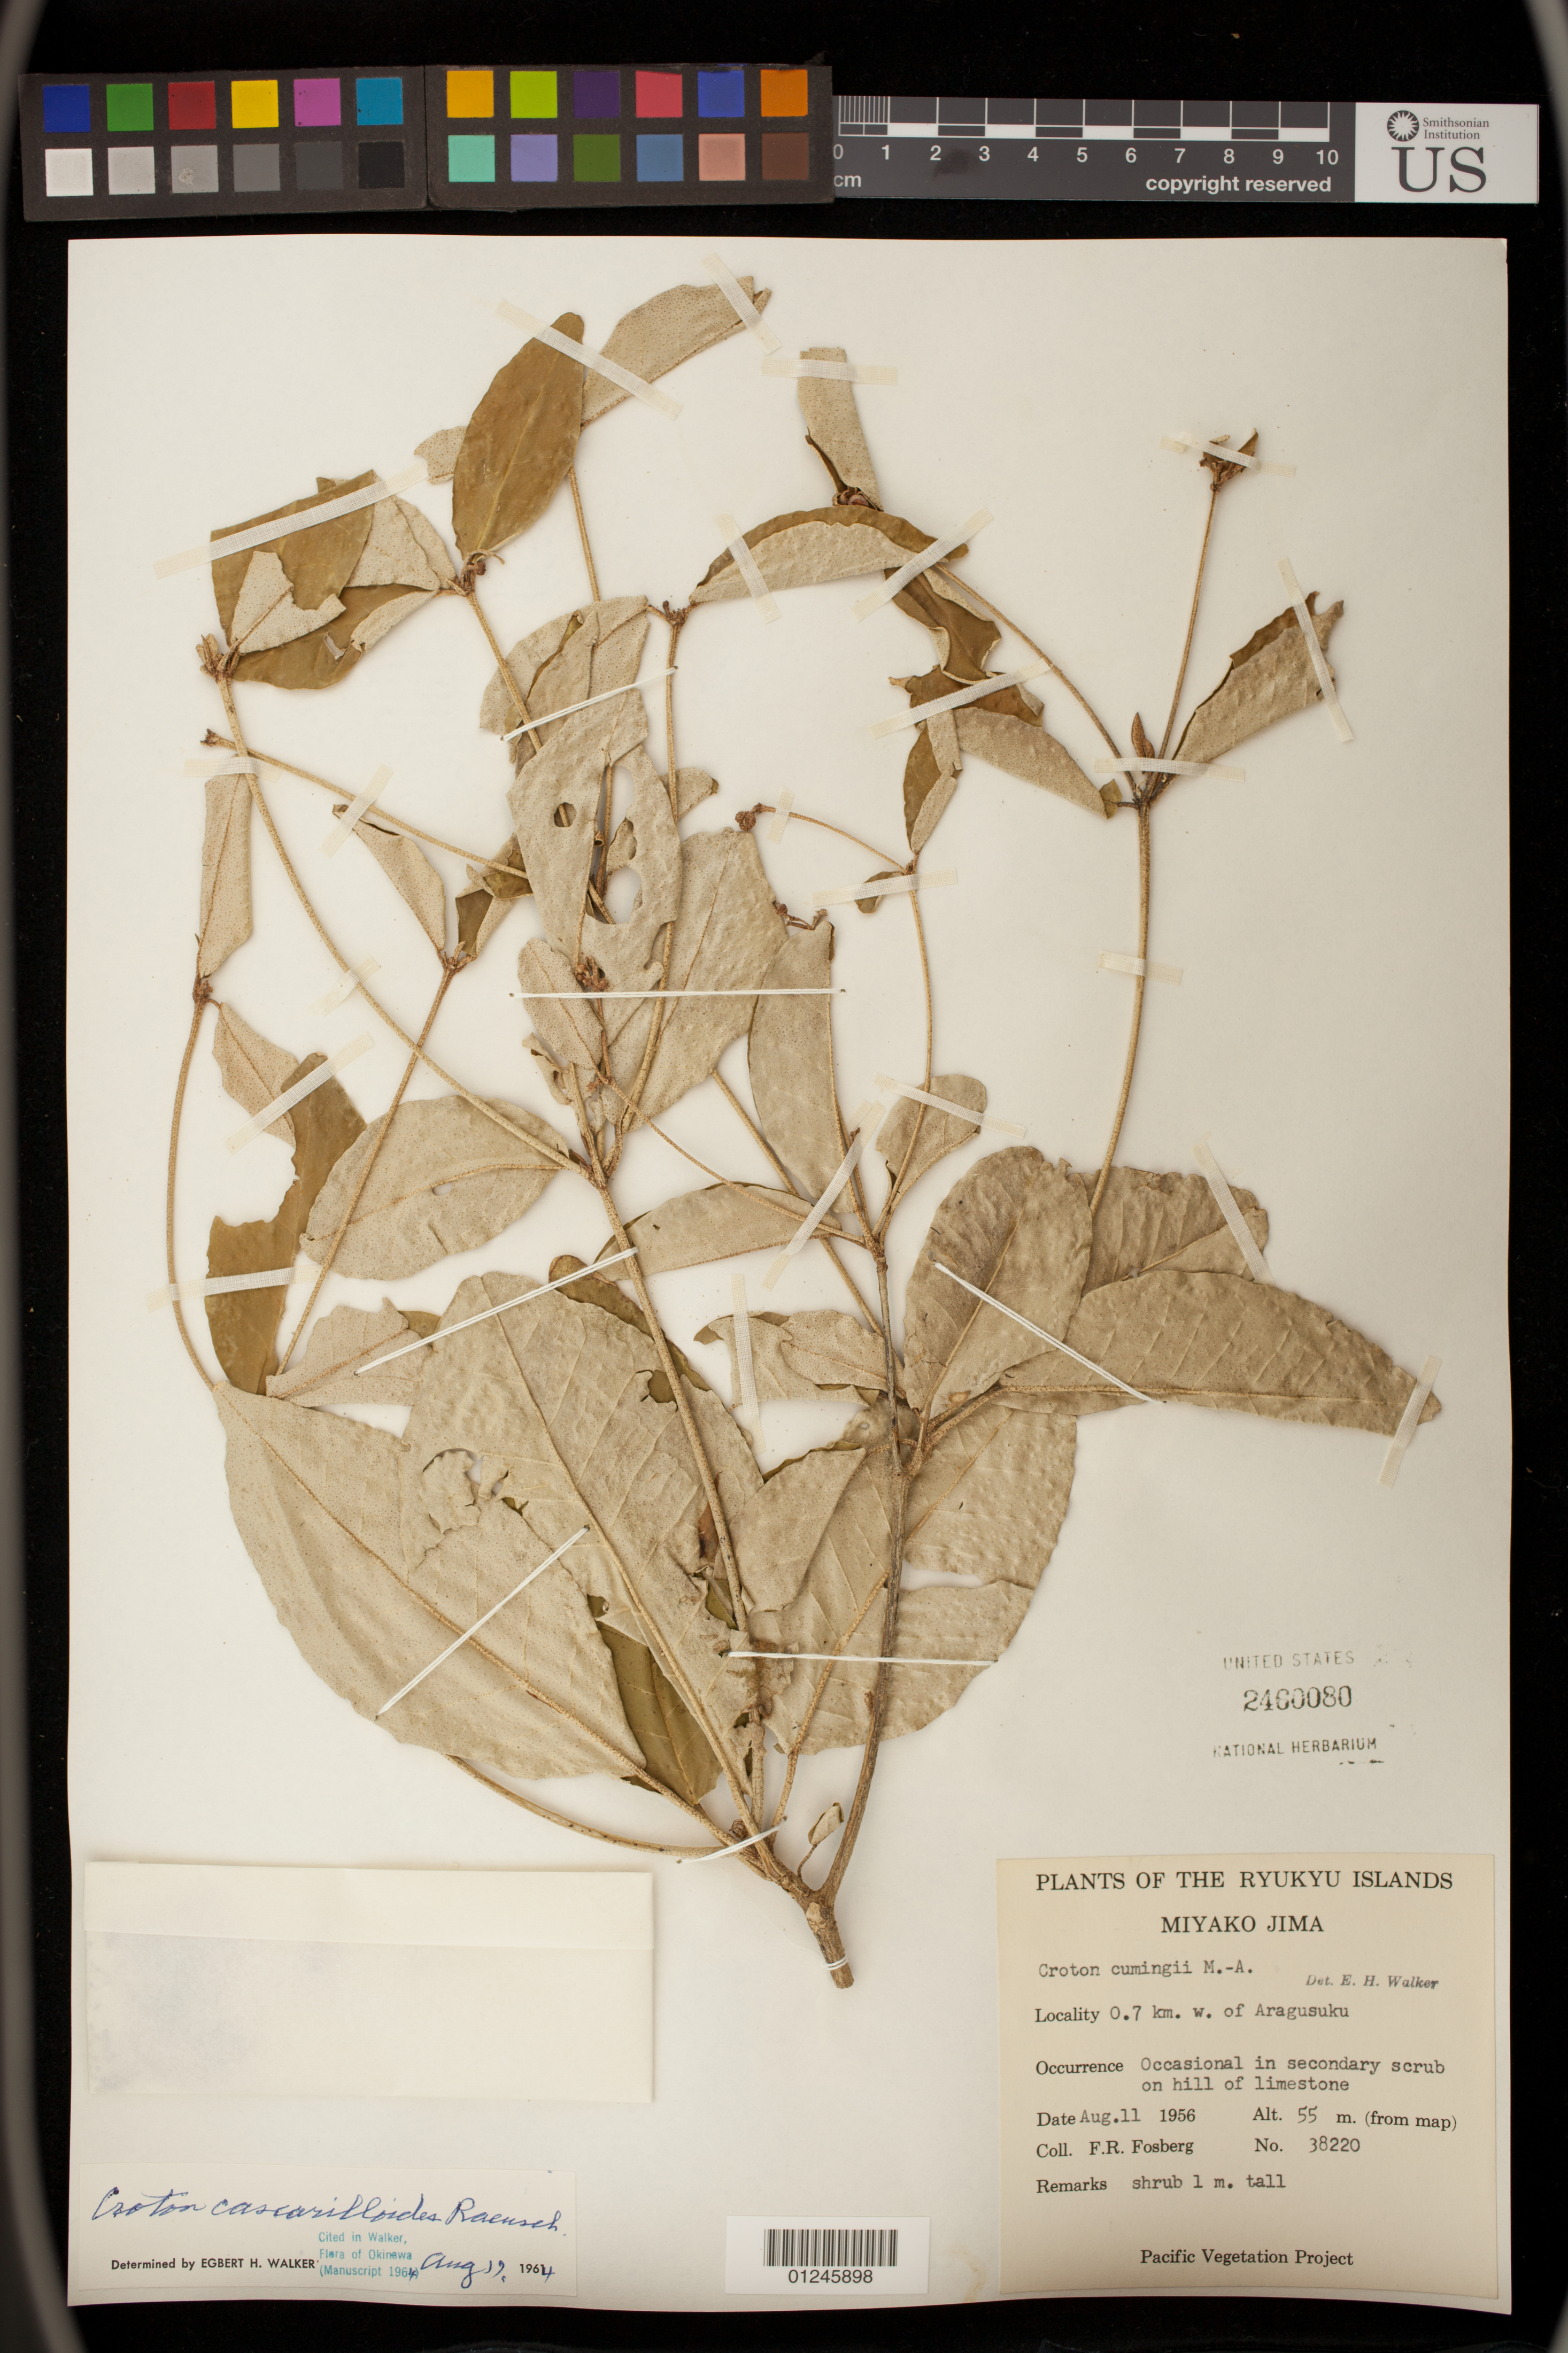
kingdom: Plantae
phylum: Tracheophyta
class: Magnoliopsida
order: Malpighiales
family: Euphorbiaceae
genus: Croton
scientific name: Croton cascarilloides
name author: Raeusch.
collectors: F. R. Fosberg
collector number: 38220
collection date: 1956-08-11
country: Japan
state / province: Okinawa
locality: Miyako Jima; 0.7 km. w. of Aragusuku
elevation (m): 55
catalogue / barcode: US 2460080